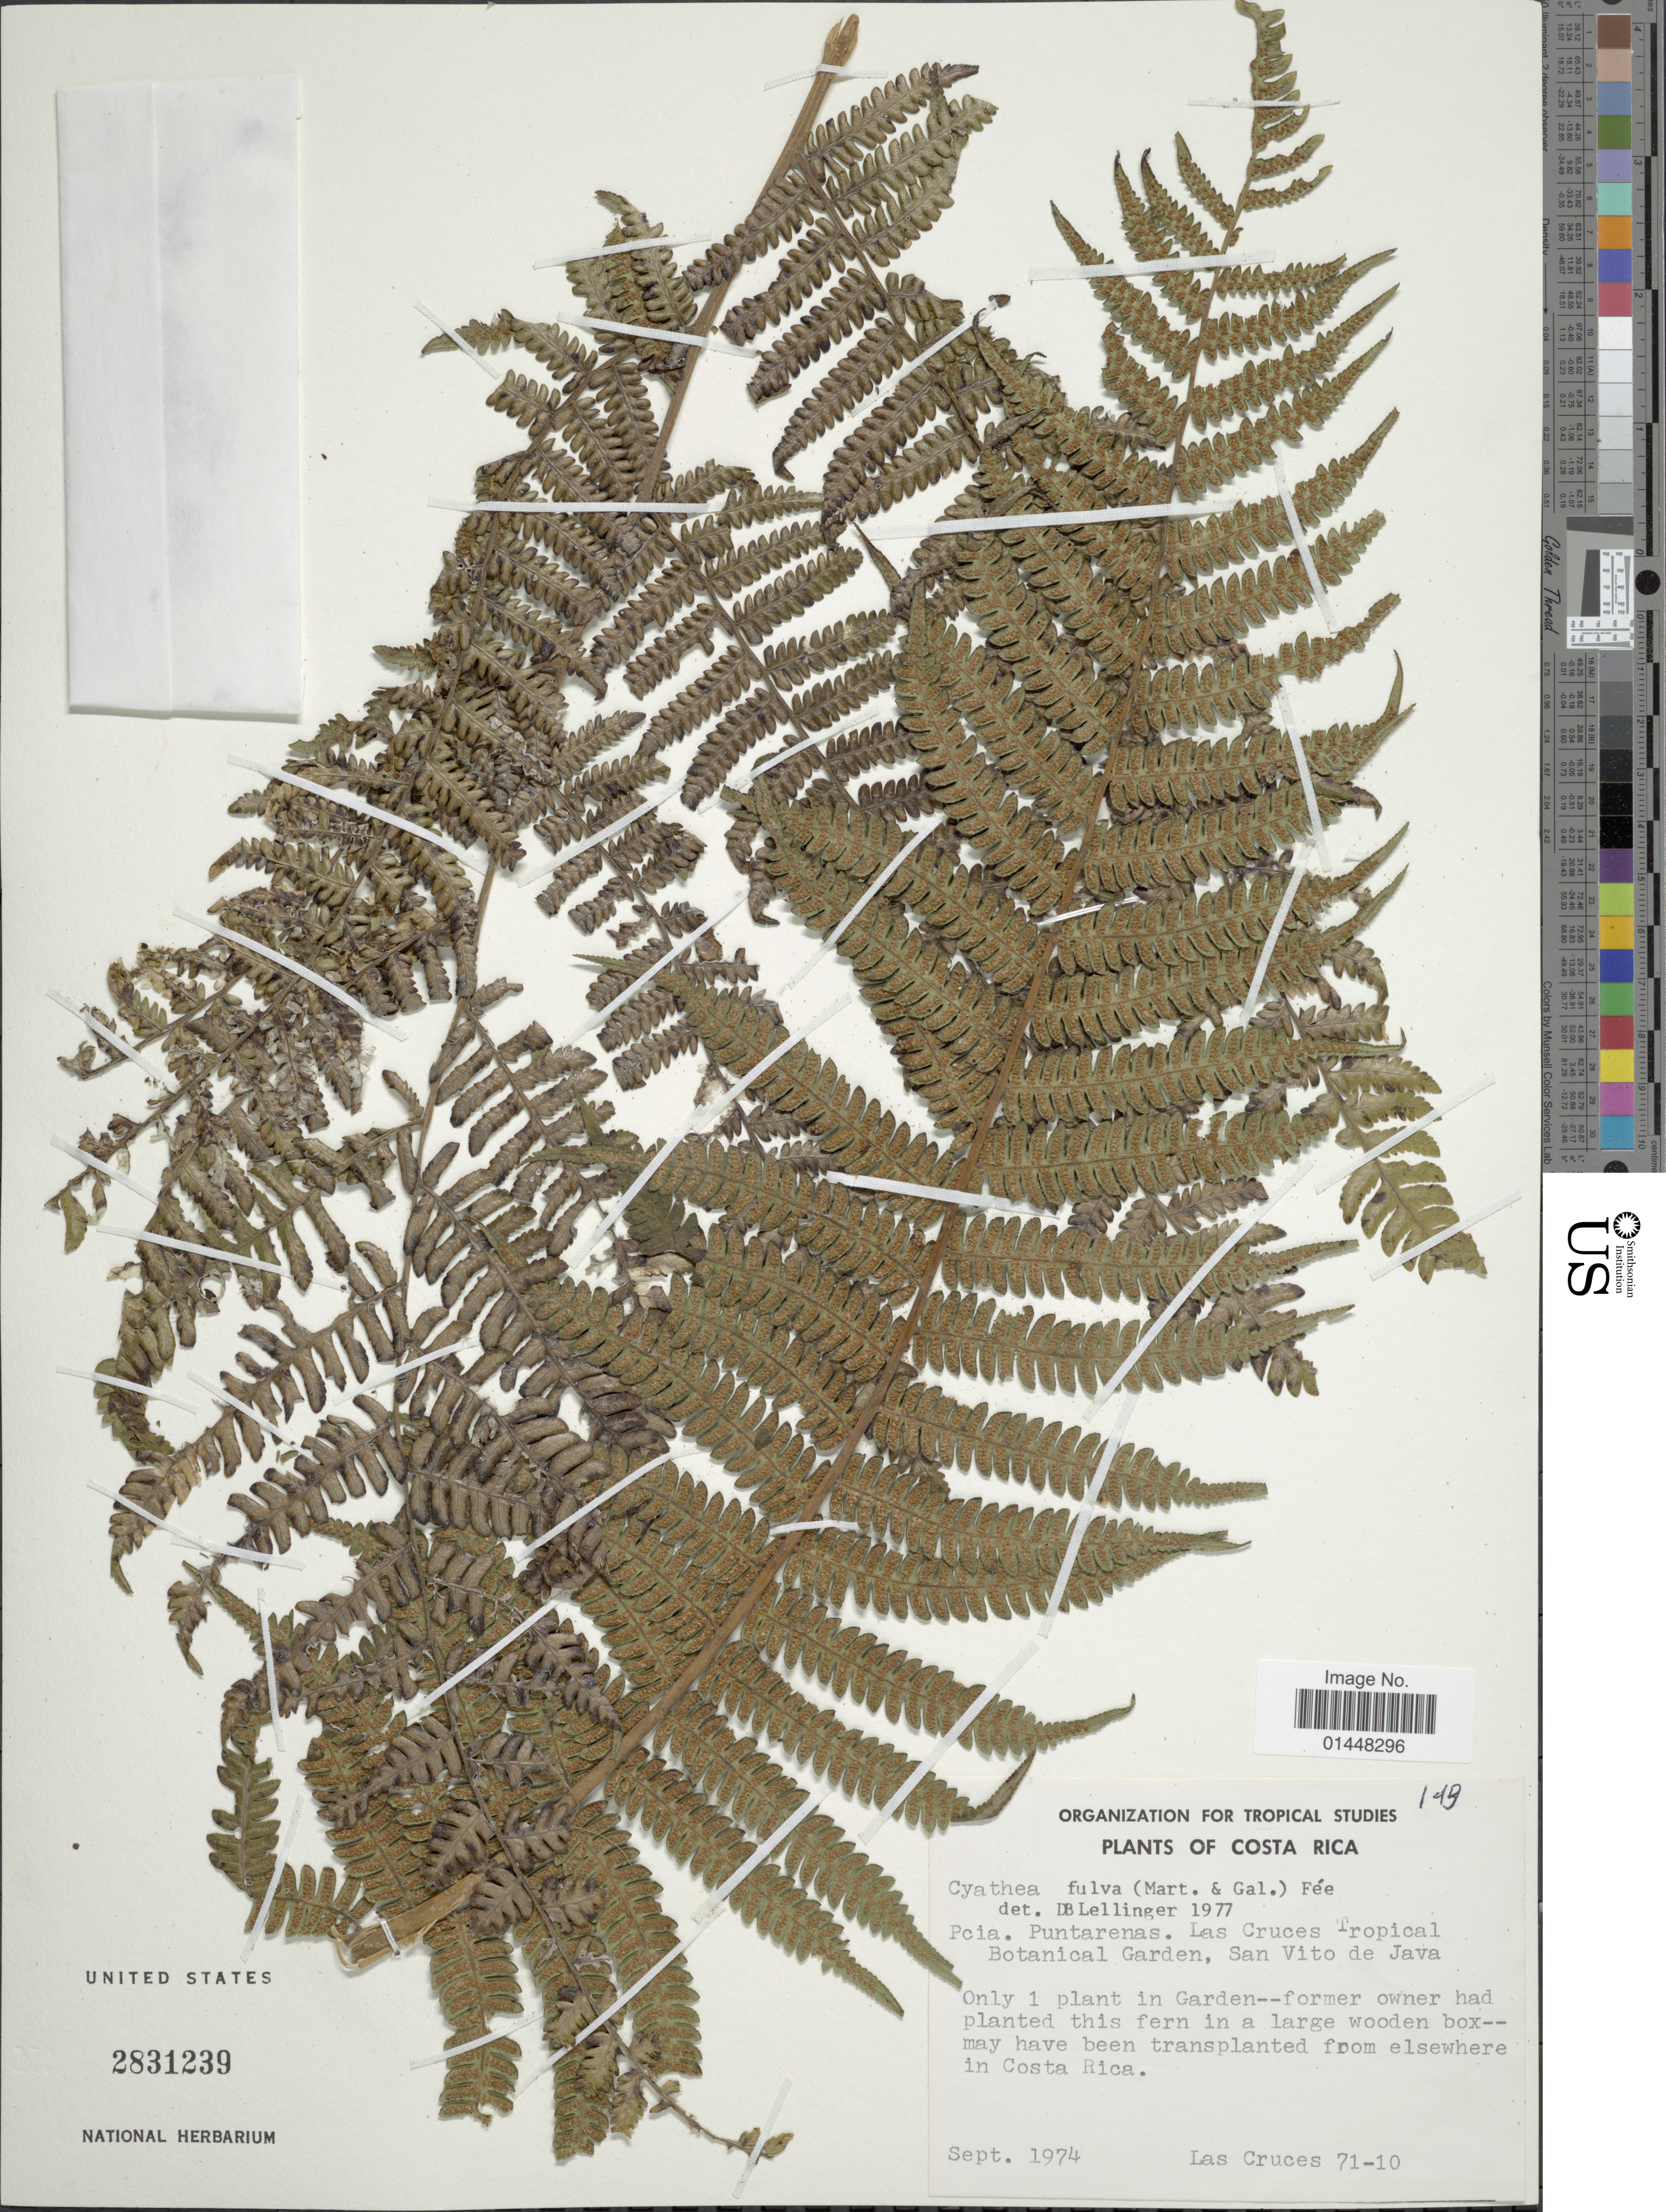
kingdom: Plantae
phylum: Tracheophyta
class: Polypodiopsida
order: Cyatheales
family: Cyatheaceae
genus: Cyathea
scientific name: Cyathea fulva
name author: (M. Martens & Galeotti) Fée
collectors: Las Cruces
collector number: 71-10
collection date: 1974-09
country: Costa Rica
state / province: Puntarenas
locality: Las Cruces Tropical Botanical Garden, San Vito de Java.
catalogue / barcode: US 2831239